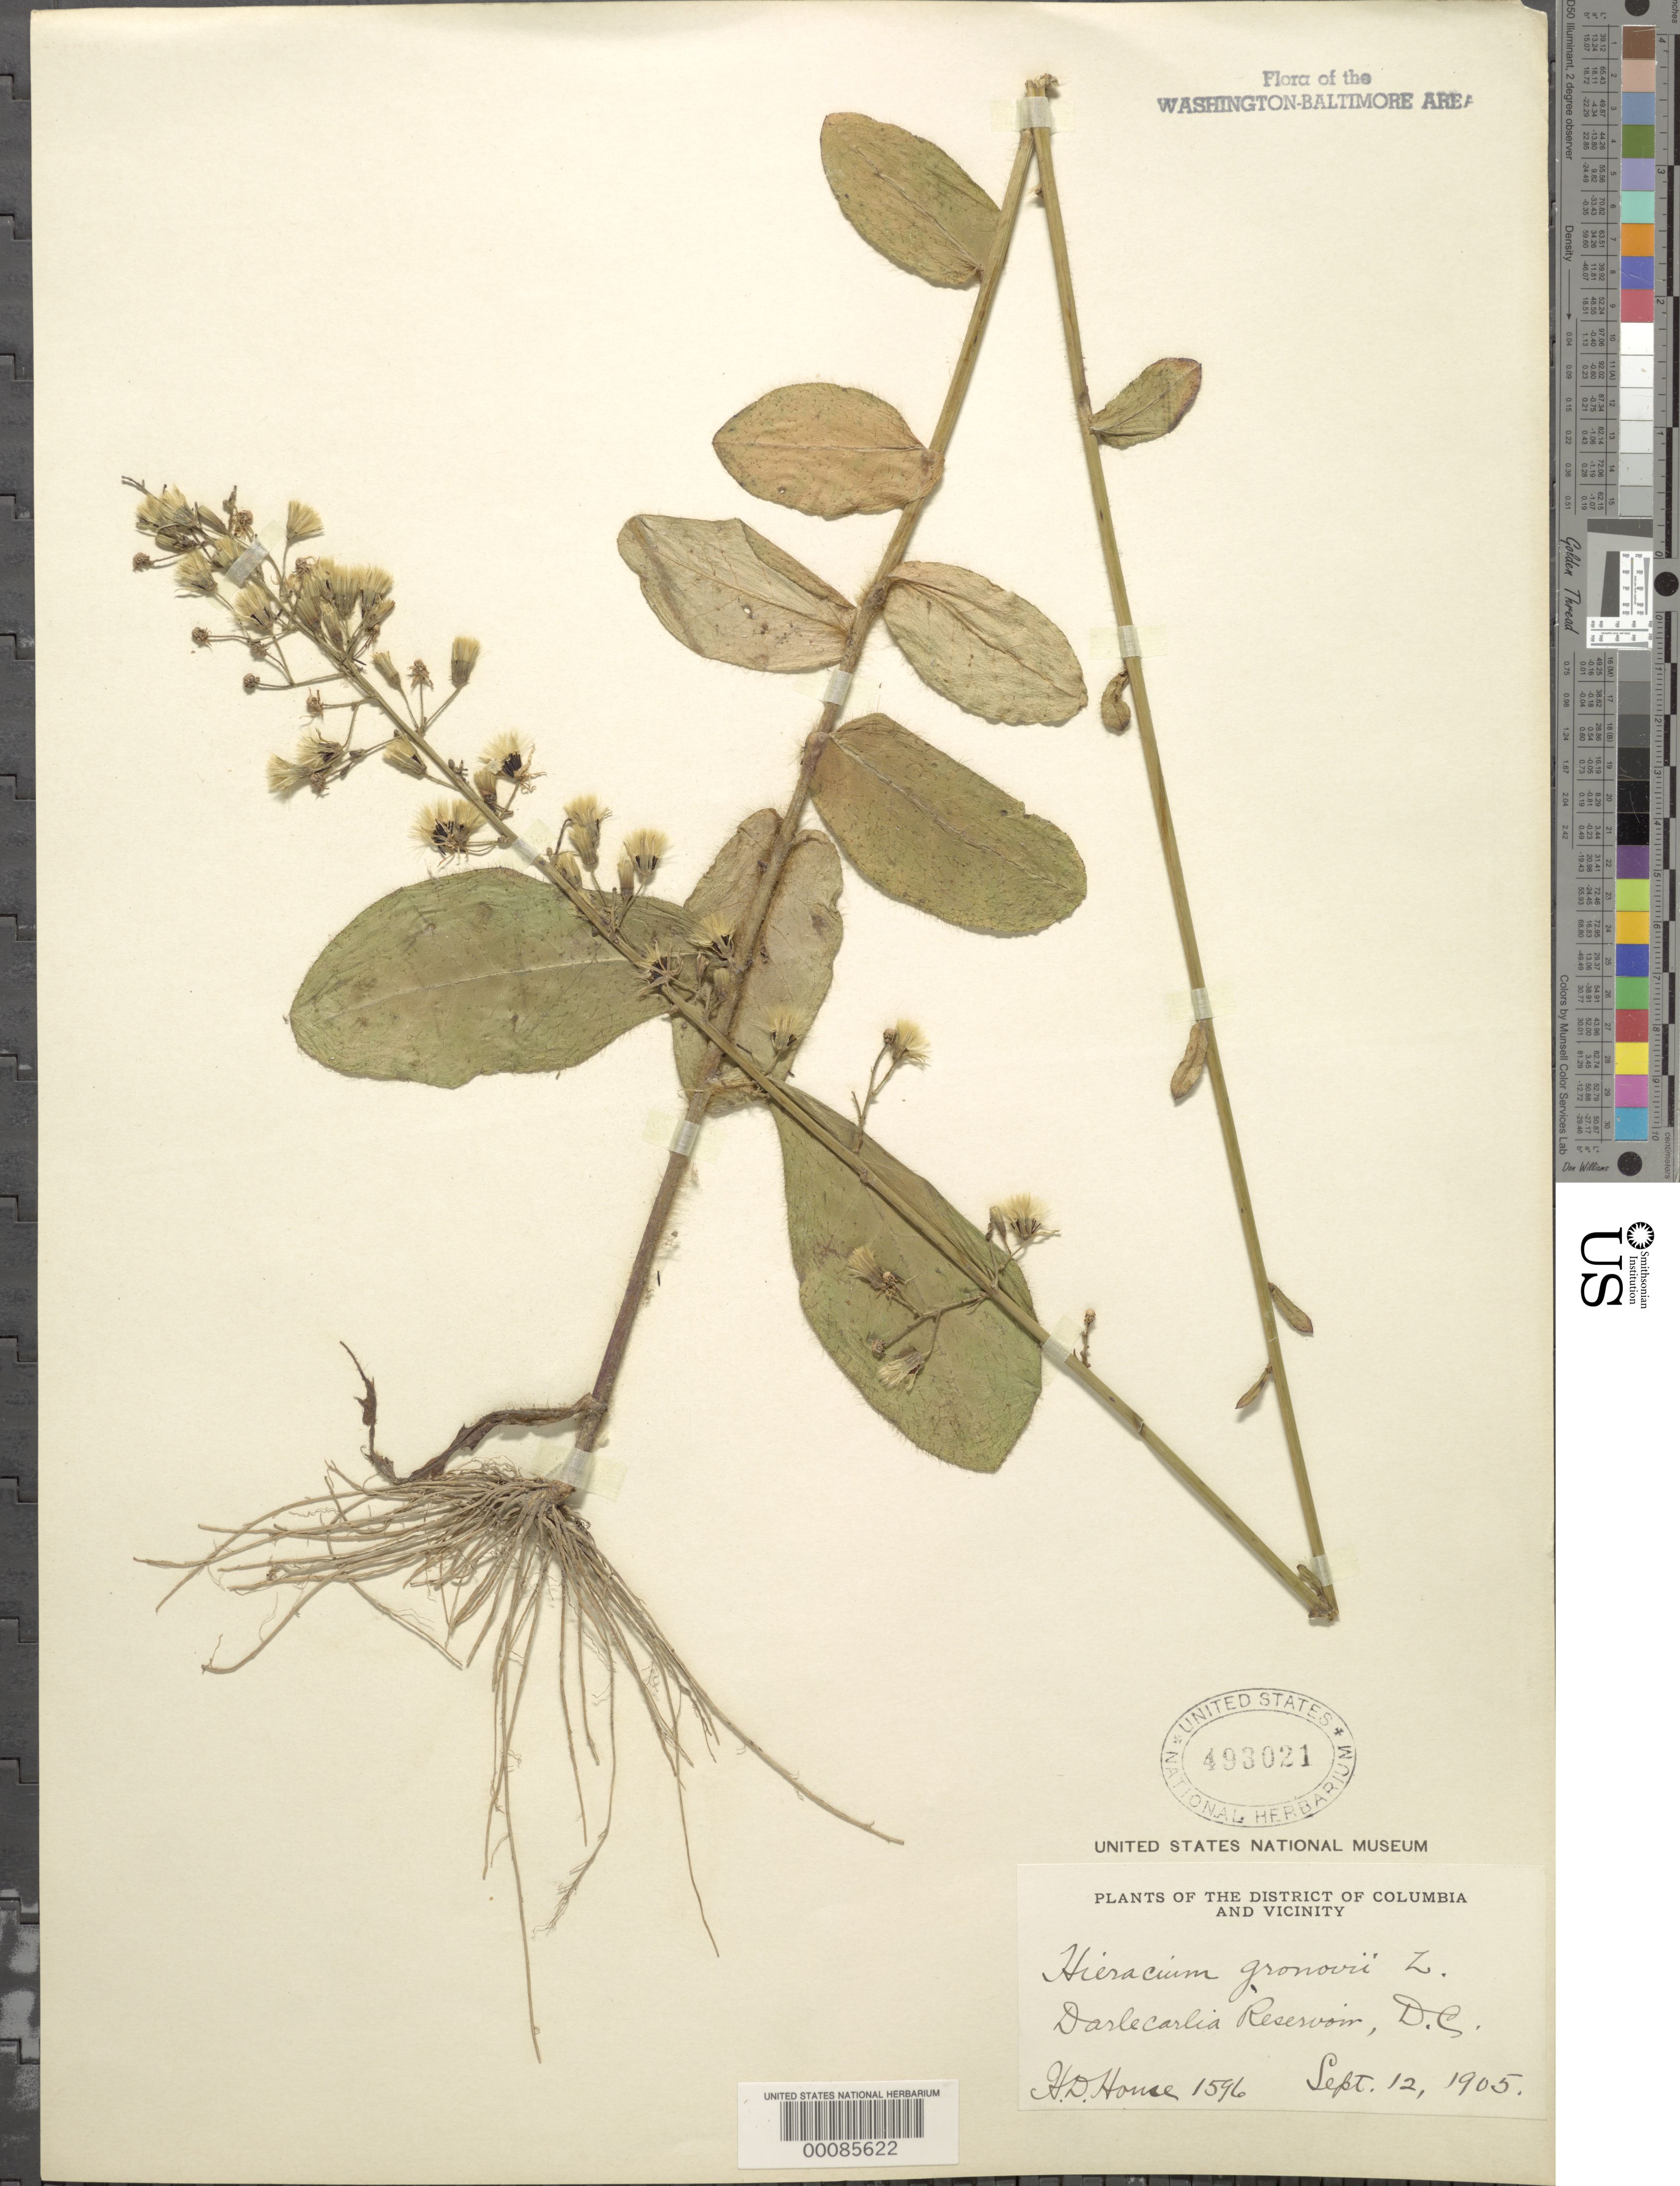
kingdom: Plantae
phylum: Tracheophyta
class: Magnoliopsida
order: Asterales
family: Asteraceae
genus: Hieracium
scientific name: Hieracium gronovii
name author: L.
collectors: H. D. House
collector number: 1596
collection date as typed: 12 Sep 1905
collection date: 1905-09-12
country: United States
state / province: District of Columbia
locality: Dalecarlia Reservoir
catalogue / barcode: US 493021